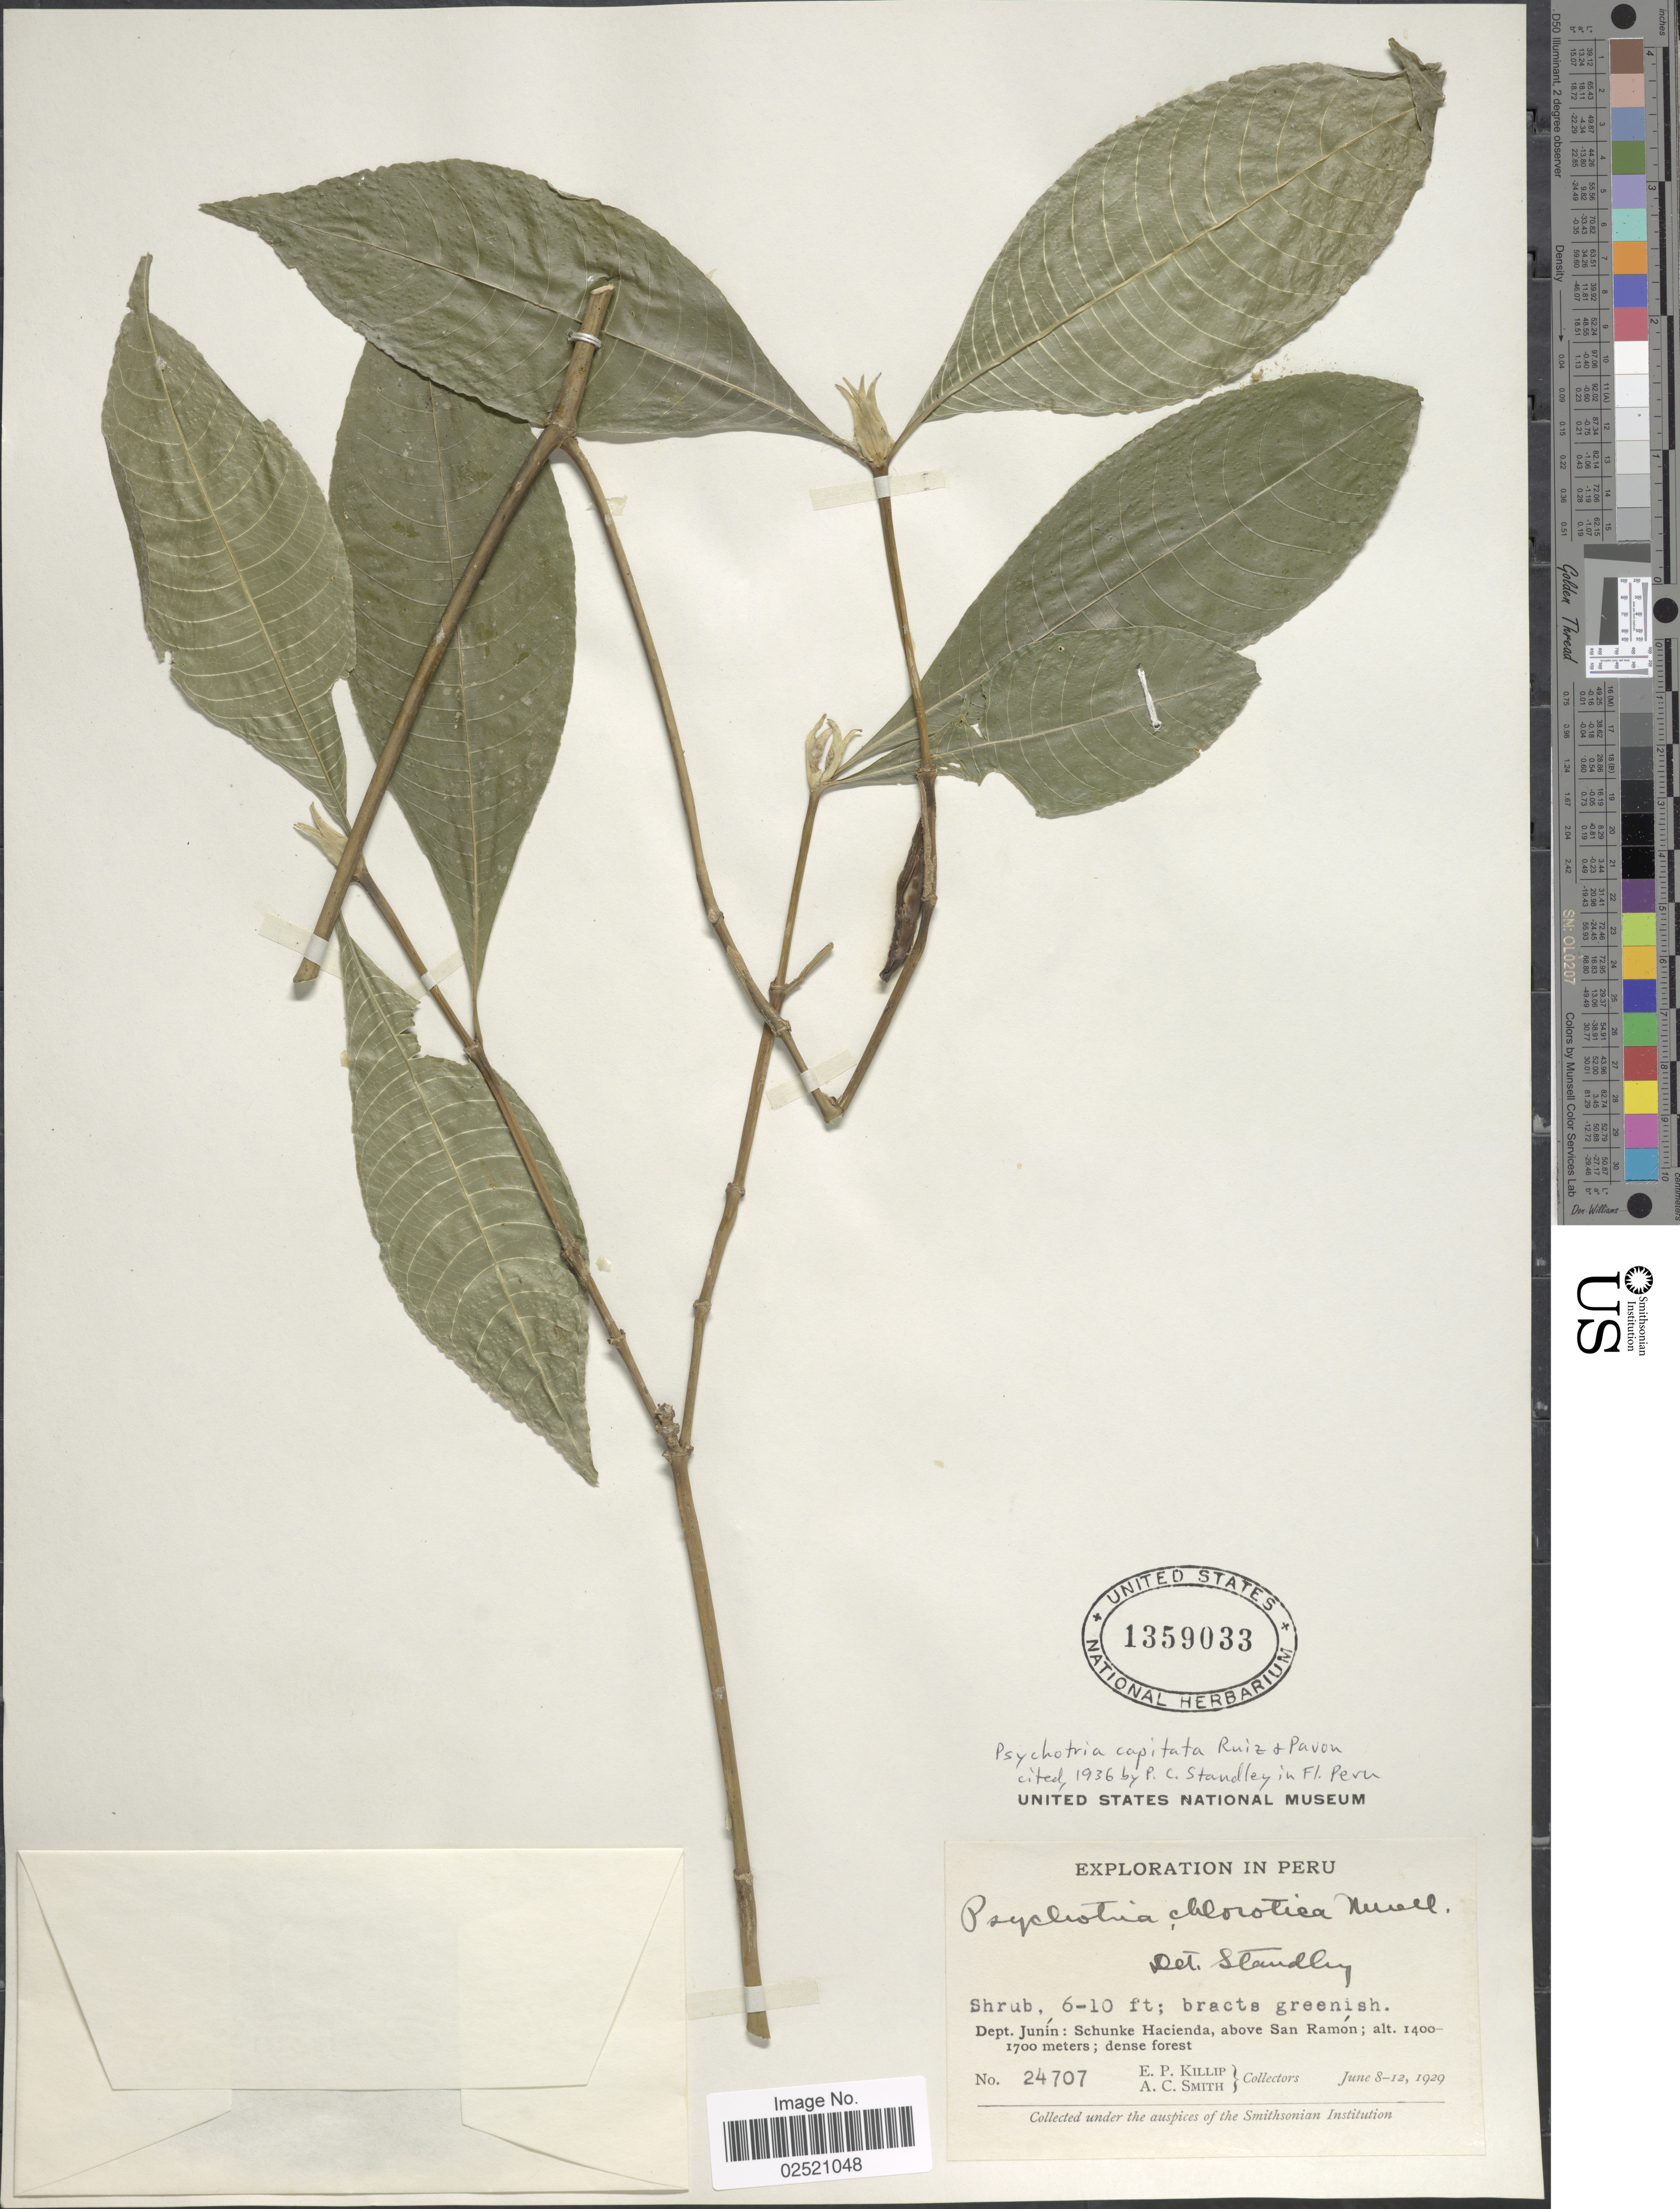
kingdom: Plantae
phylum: Tracheophyta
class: Magnoliopsida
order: Gentianales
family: Rubiaceae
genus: Psychotria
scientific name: Psychotria capitata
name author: Ruiz & Pav.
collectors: E. P. Killip & A. C. Smith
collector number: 24707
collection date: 1929-06-08/1929-06-12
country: Peru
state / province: Junín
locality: Schunke Hacienda, above San Ramon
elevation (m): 1400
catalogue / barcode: US 1359033